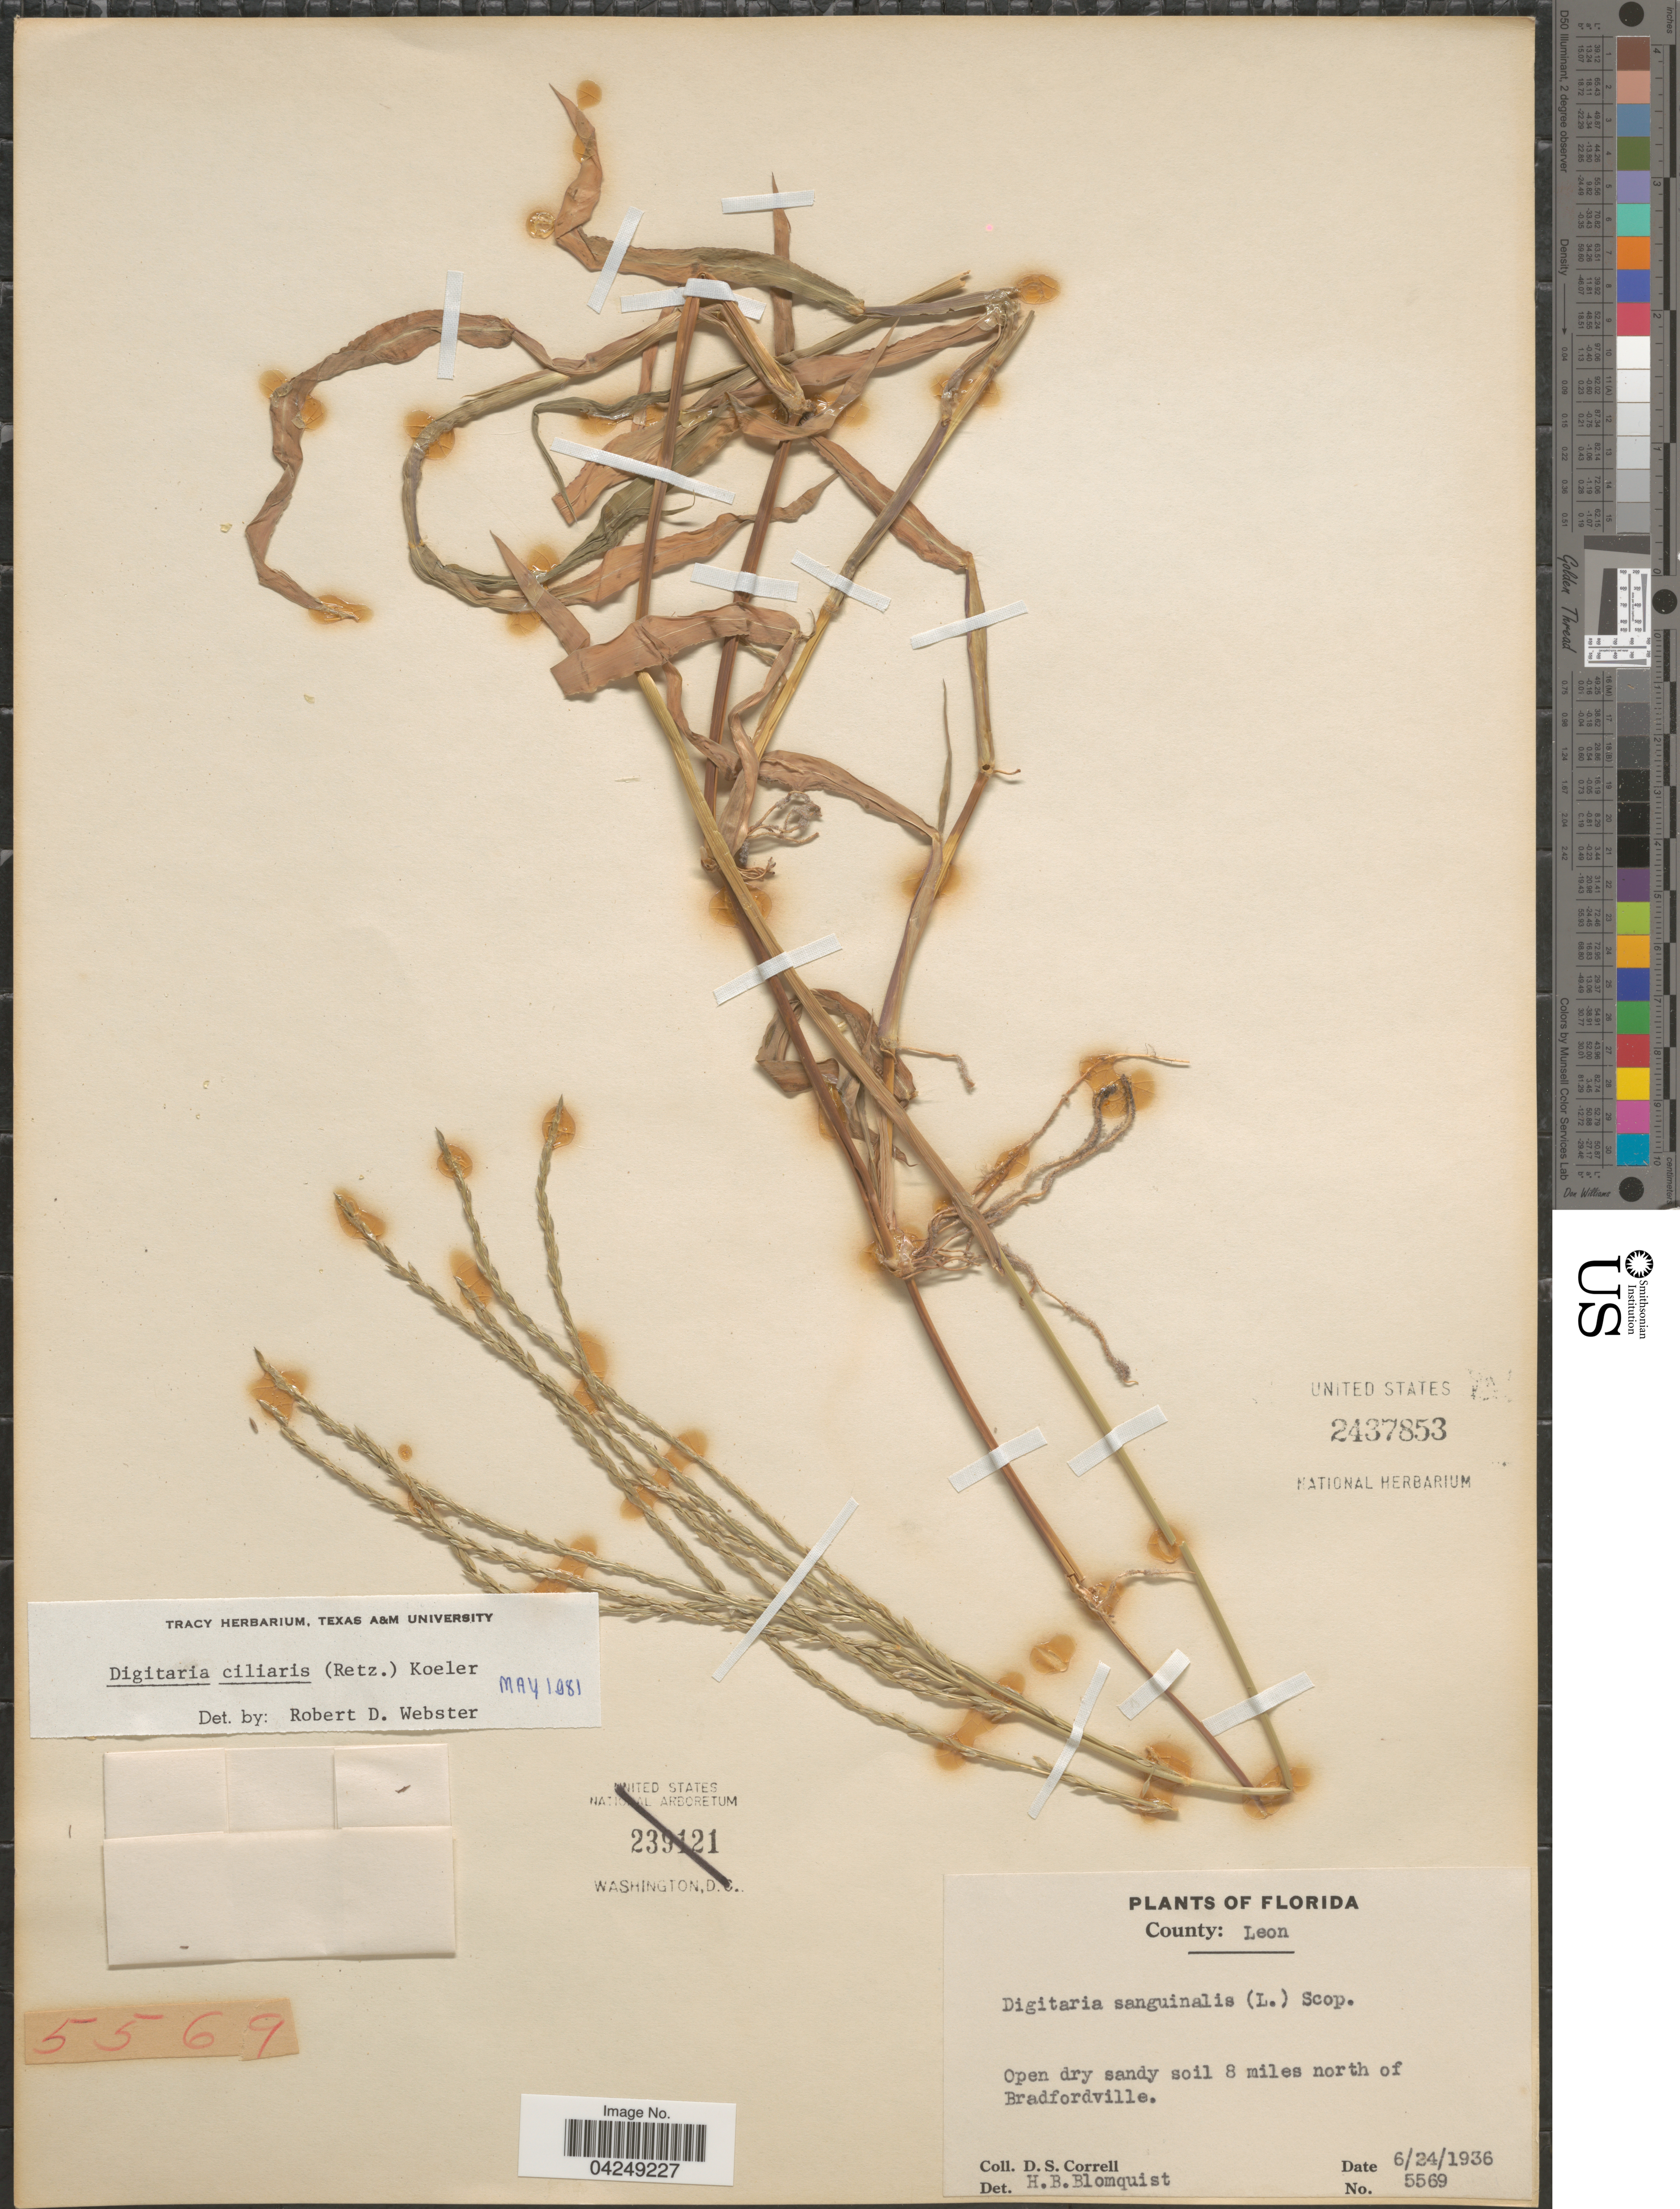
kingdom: Plantae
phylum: Tracheophyta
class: Liliopsida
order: Poales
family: Poaceae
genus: Digitaria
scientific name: Digitaria ciliaris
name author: (Retz.) Koeler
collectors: D. S. Correll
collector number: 5569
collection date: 1936-06-24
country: United States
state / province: Florida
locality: County: Leon. Open dry sandy soil 8 miles north of Bradfordville.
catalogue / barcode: US 2437853